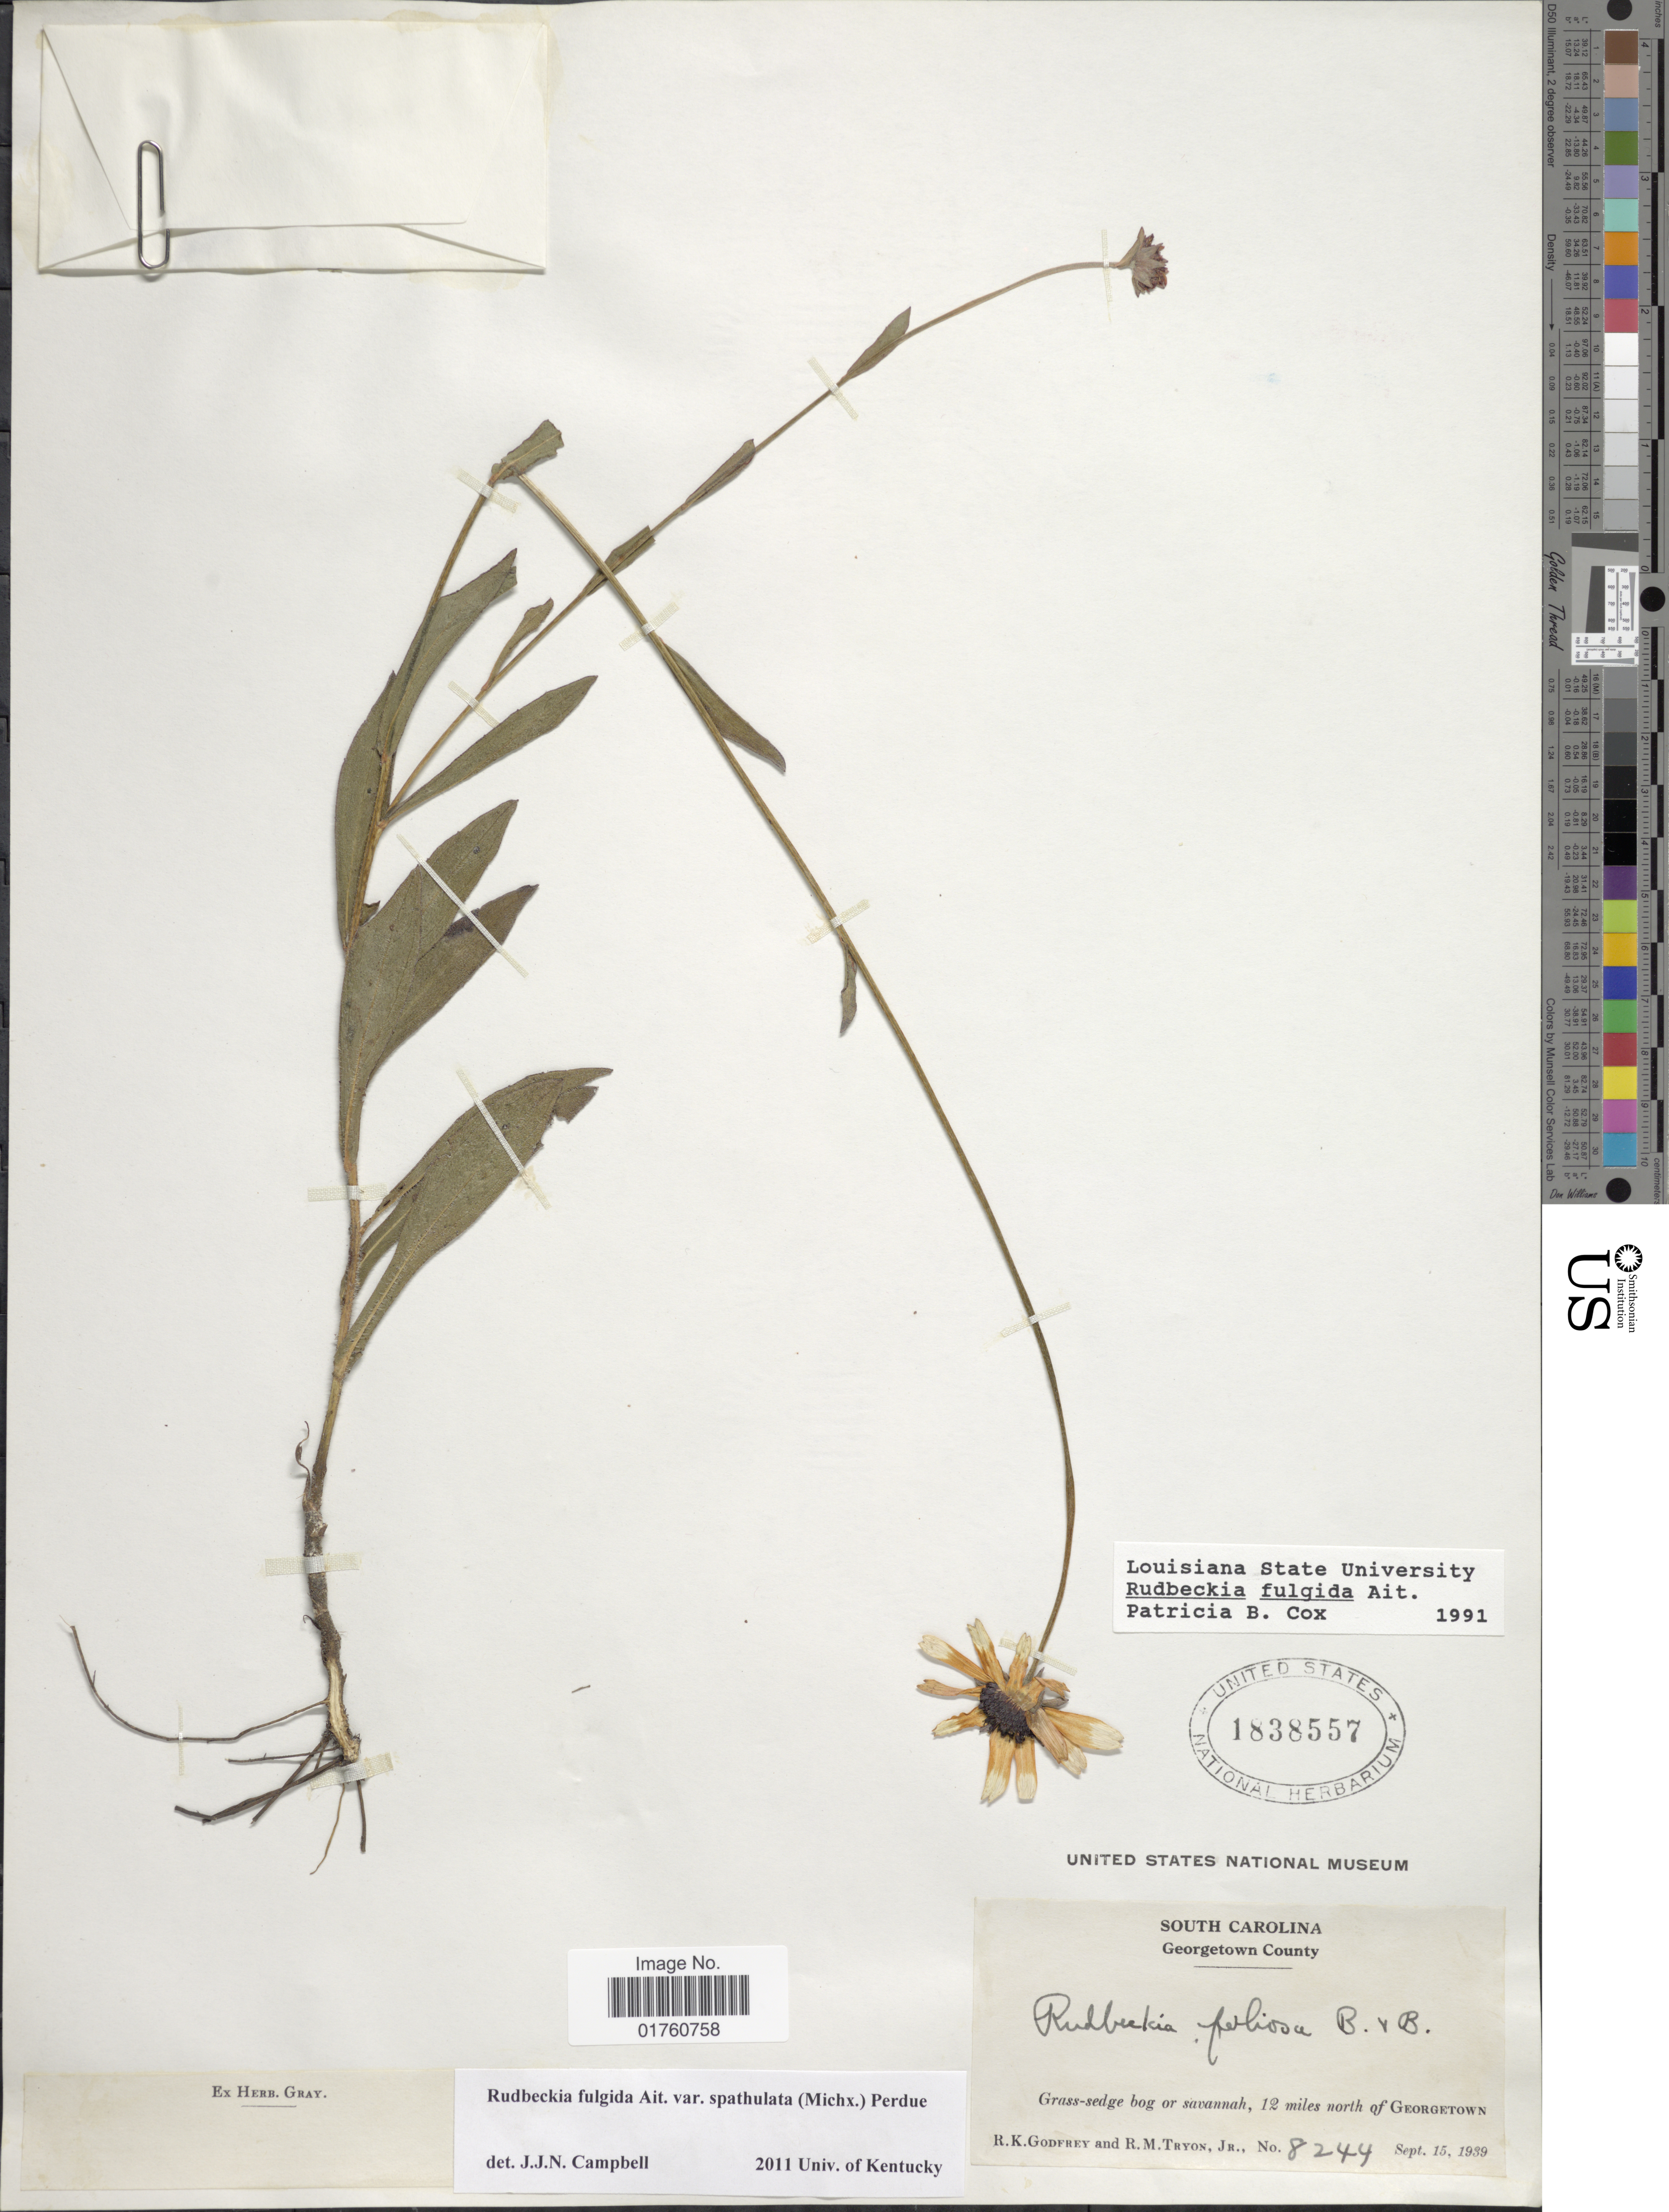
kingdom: Plantae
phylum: Tracheophyta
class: Magnoliopsida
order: Asterales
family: Asteraceae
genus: Rudbeckia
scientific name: Rudbeckia fulgida var. fulgida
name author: Aiton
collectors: R. K. Godfrey & R. M. Tryon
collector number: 8244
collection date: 1939-09-15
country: United States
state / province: South Carolina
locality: Georgetown County, Grass-sedge bog or savannah, 12 miles north of Georgetown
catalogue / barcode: US 1838557